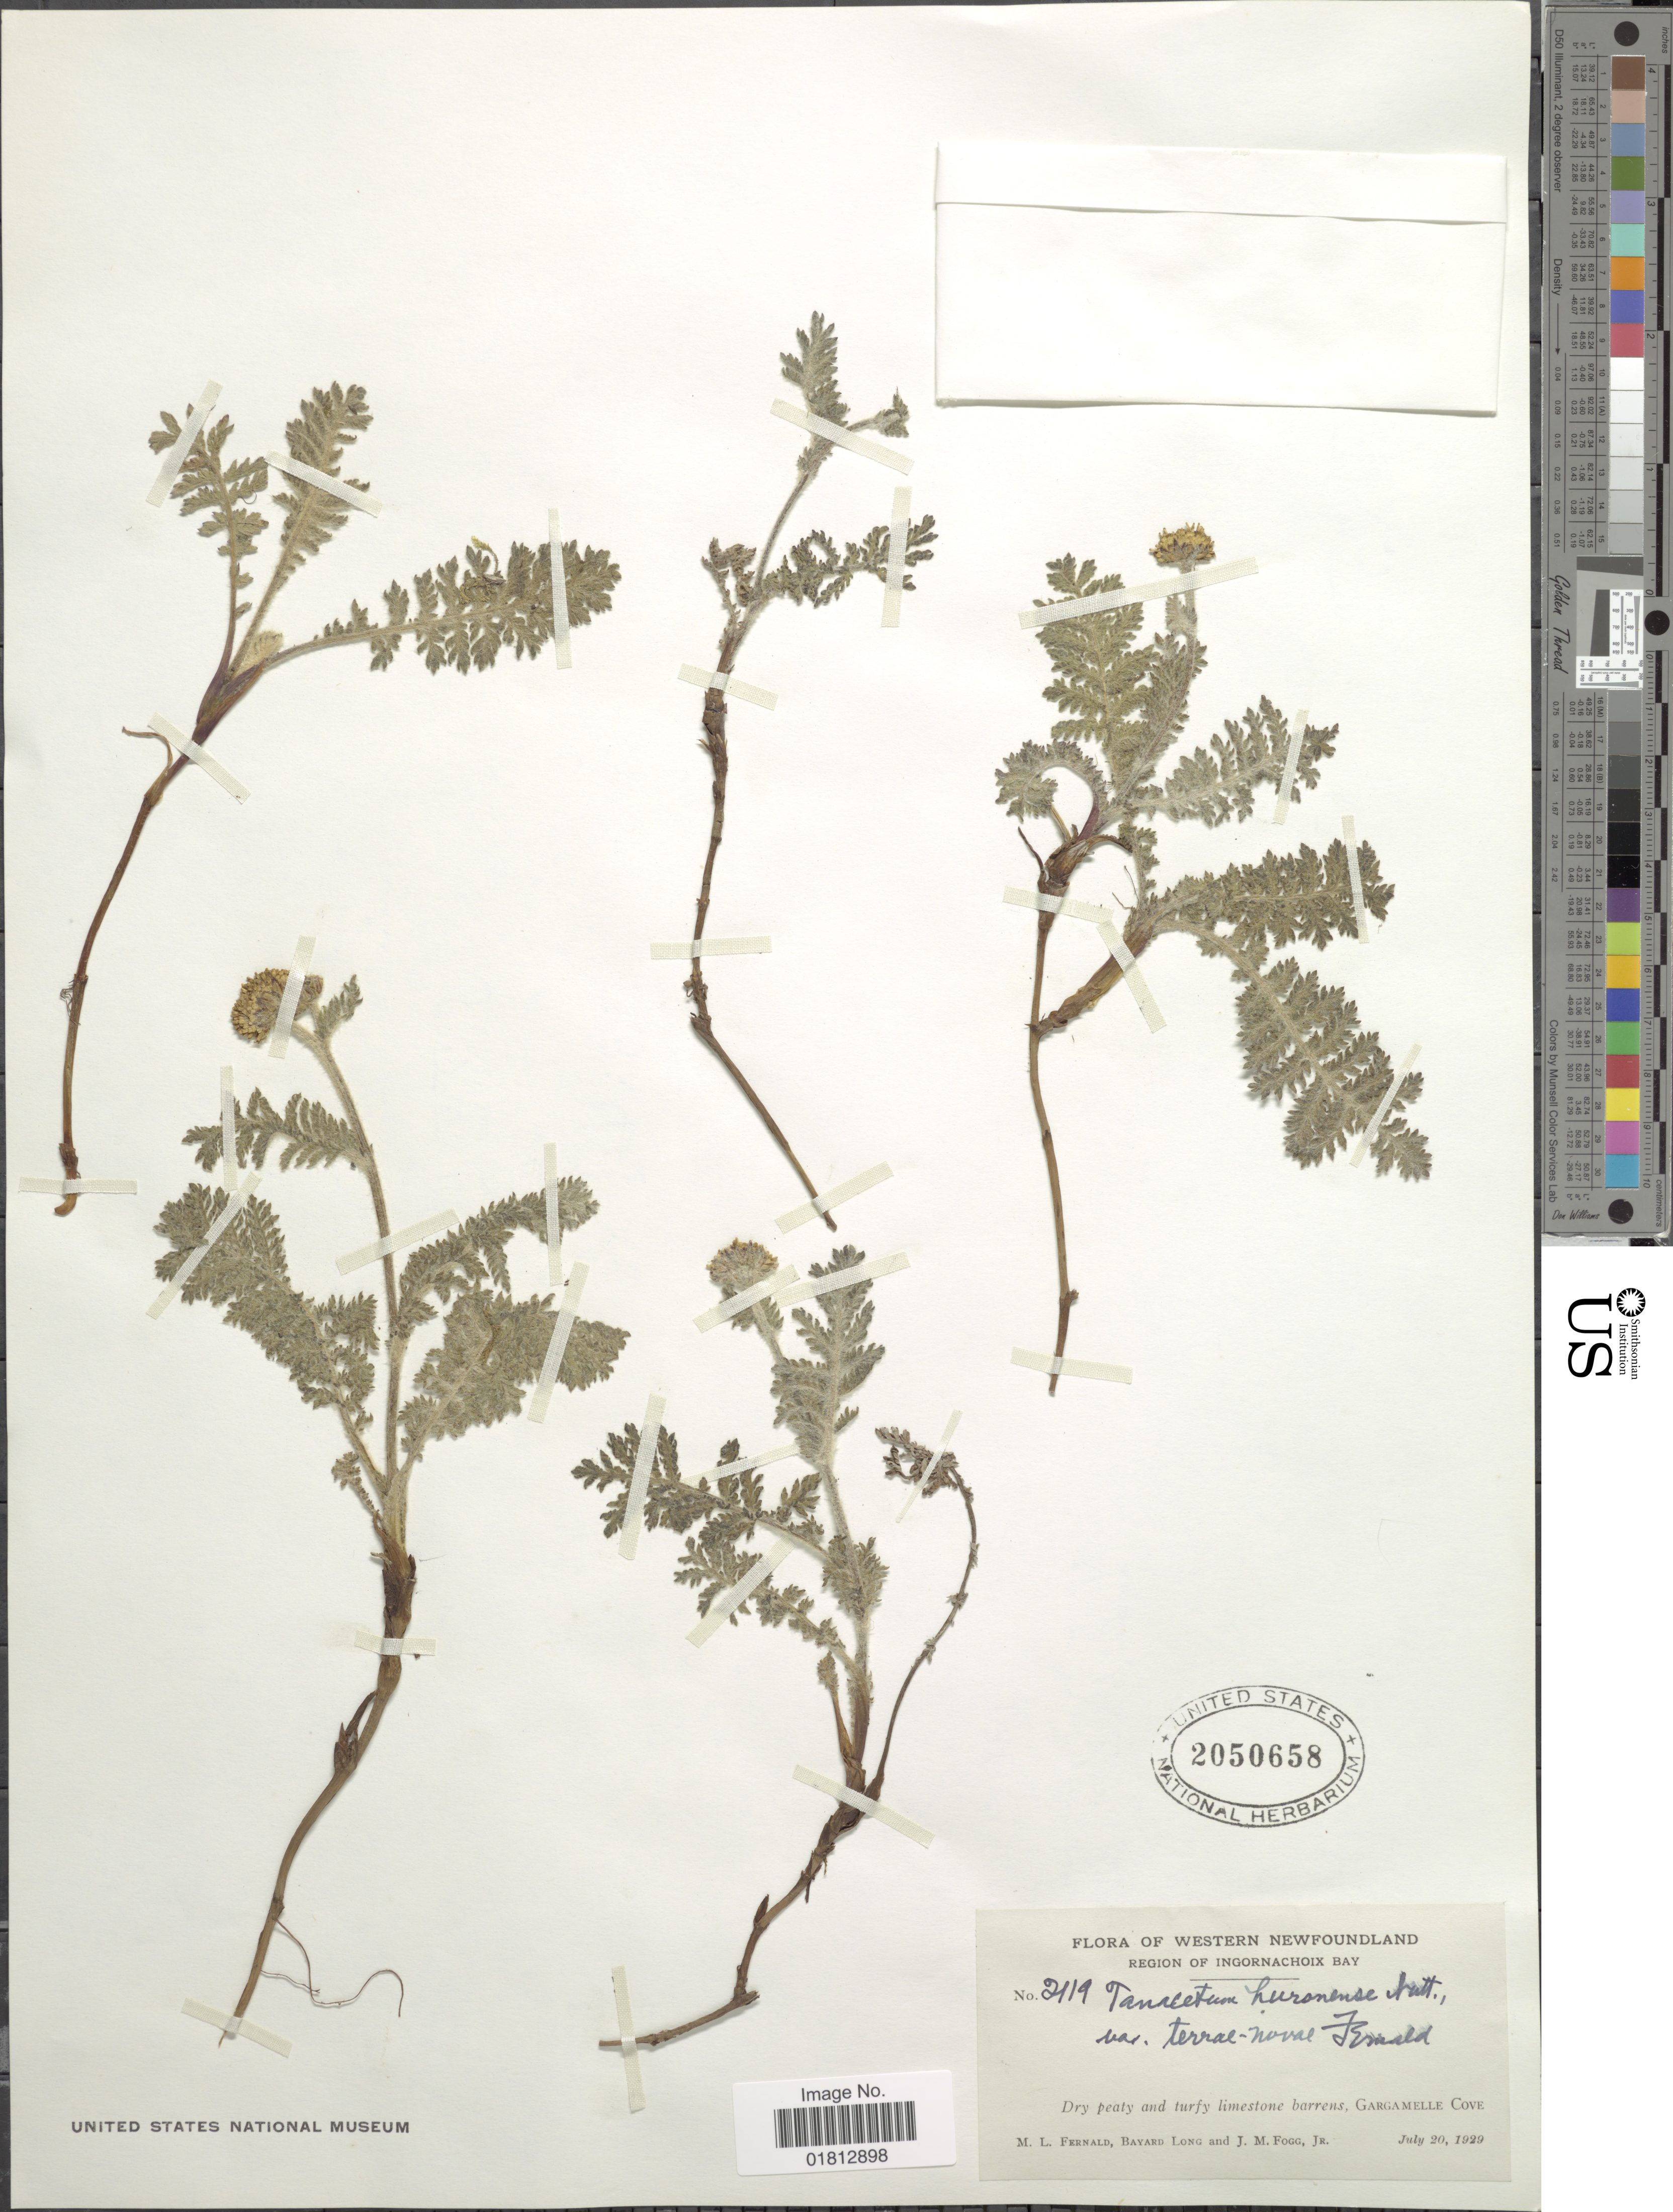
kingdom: Plantae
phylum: Tracheophyta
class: Magnoliopsida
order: Asterales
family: Asteraceae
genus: Tanacetum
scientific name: Tanacetum huronense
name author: Nutt.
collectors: M. L. Fernald, B. Long & J. Fogg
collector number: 2119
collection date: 1929-07-20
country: Canada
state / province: Newfoundland and Labrador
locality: Western Newfoundland, Region of Ingornachoix Bay, Gargamelle Cove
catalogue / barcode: US 2050658